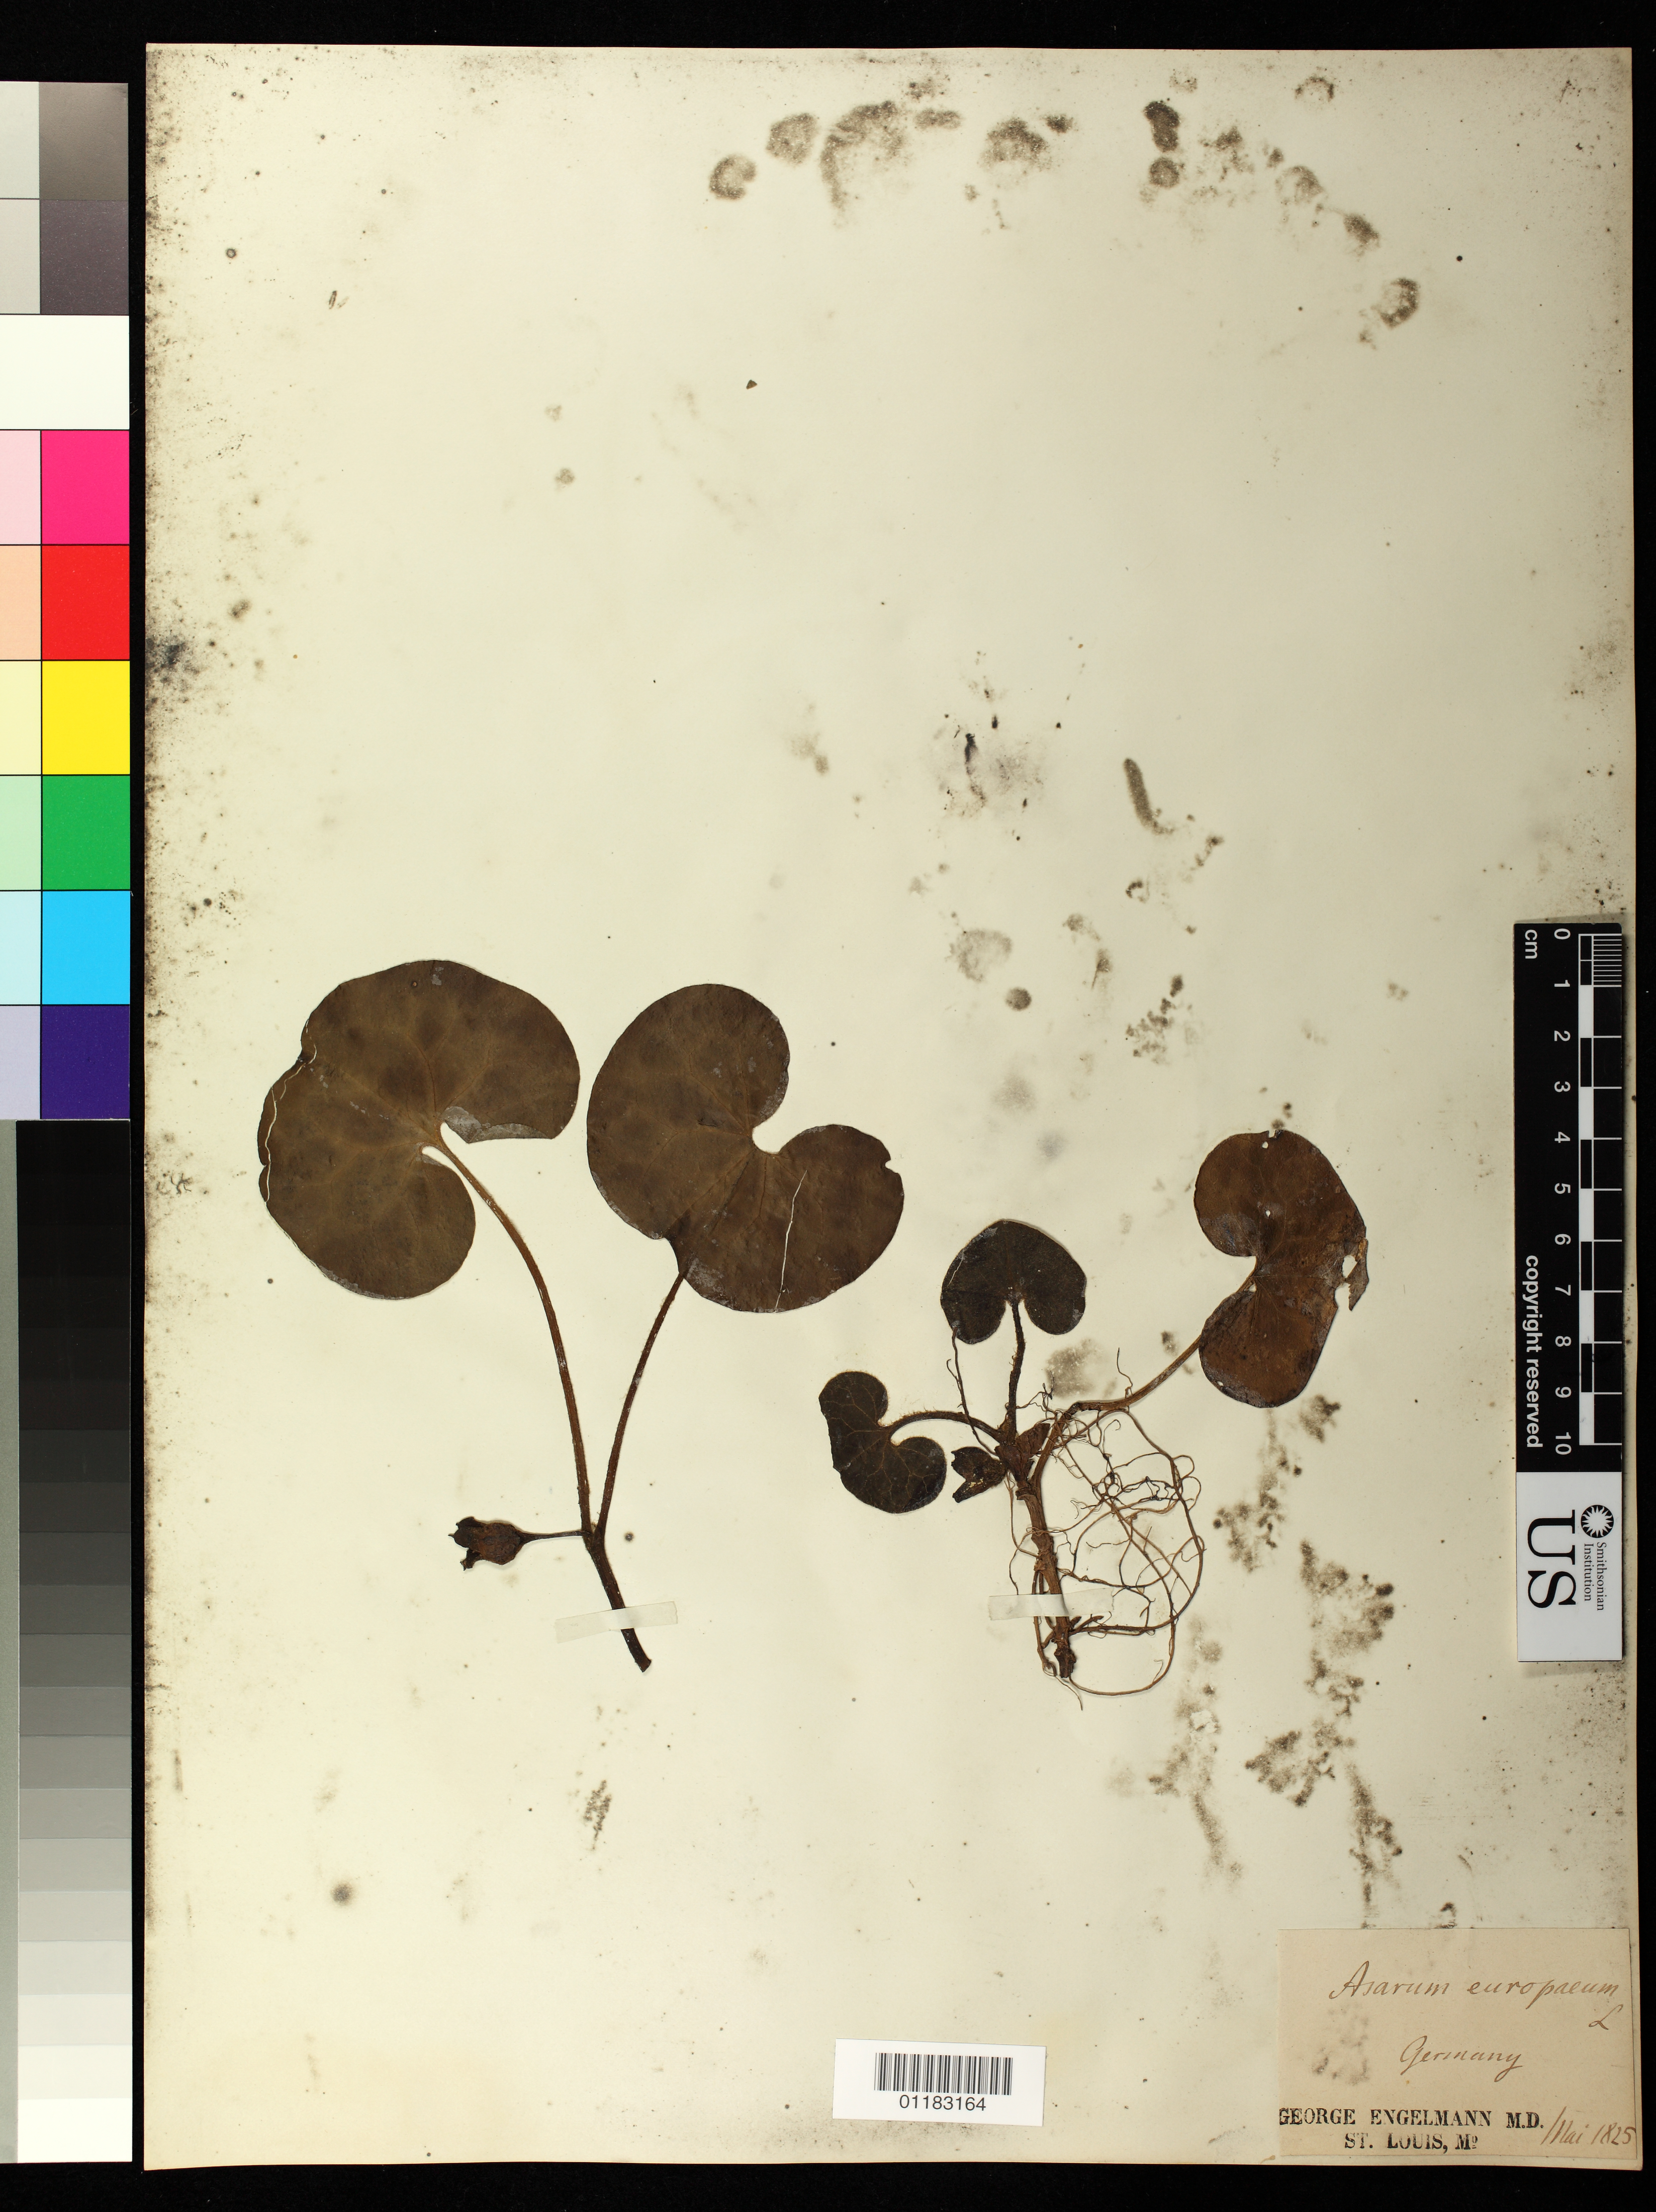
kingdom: Plantae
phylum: Tracheophyta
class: Magnoliopsida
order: Piperales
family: Aristolochiaceae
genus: Asarum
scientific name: Asarum europaeum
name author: L.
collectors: G. Engelmann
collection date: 1825-05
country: Germany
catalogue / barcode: US 101382